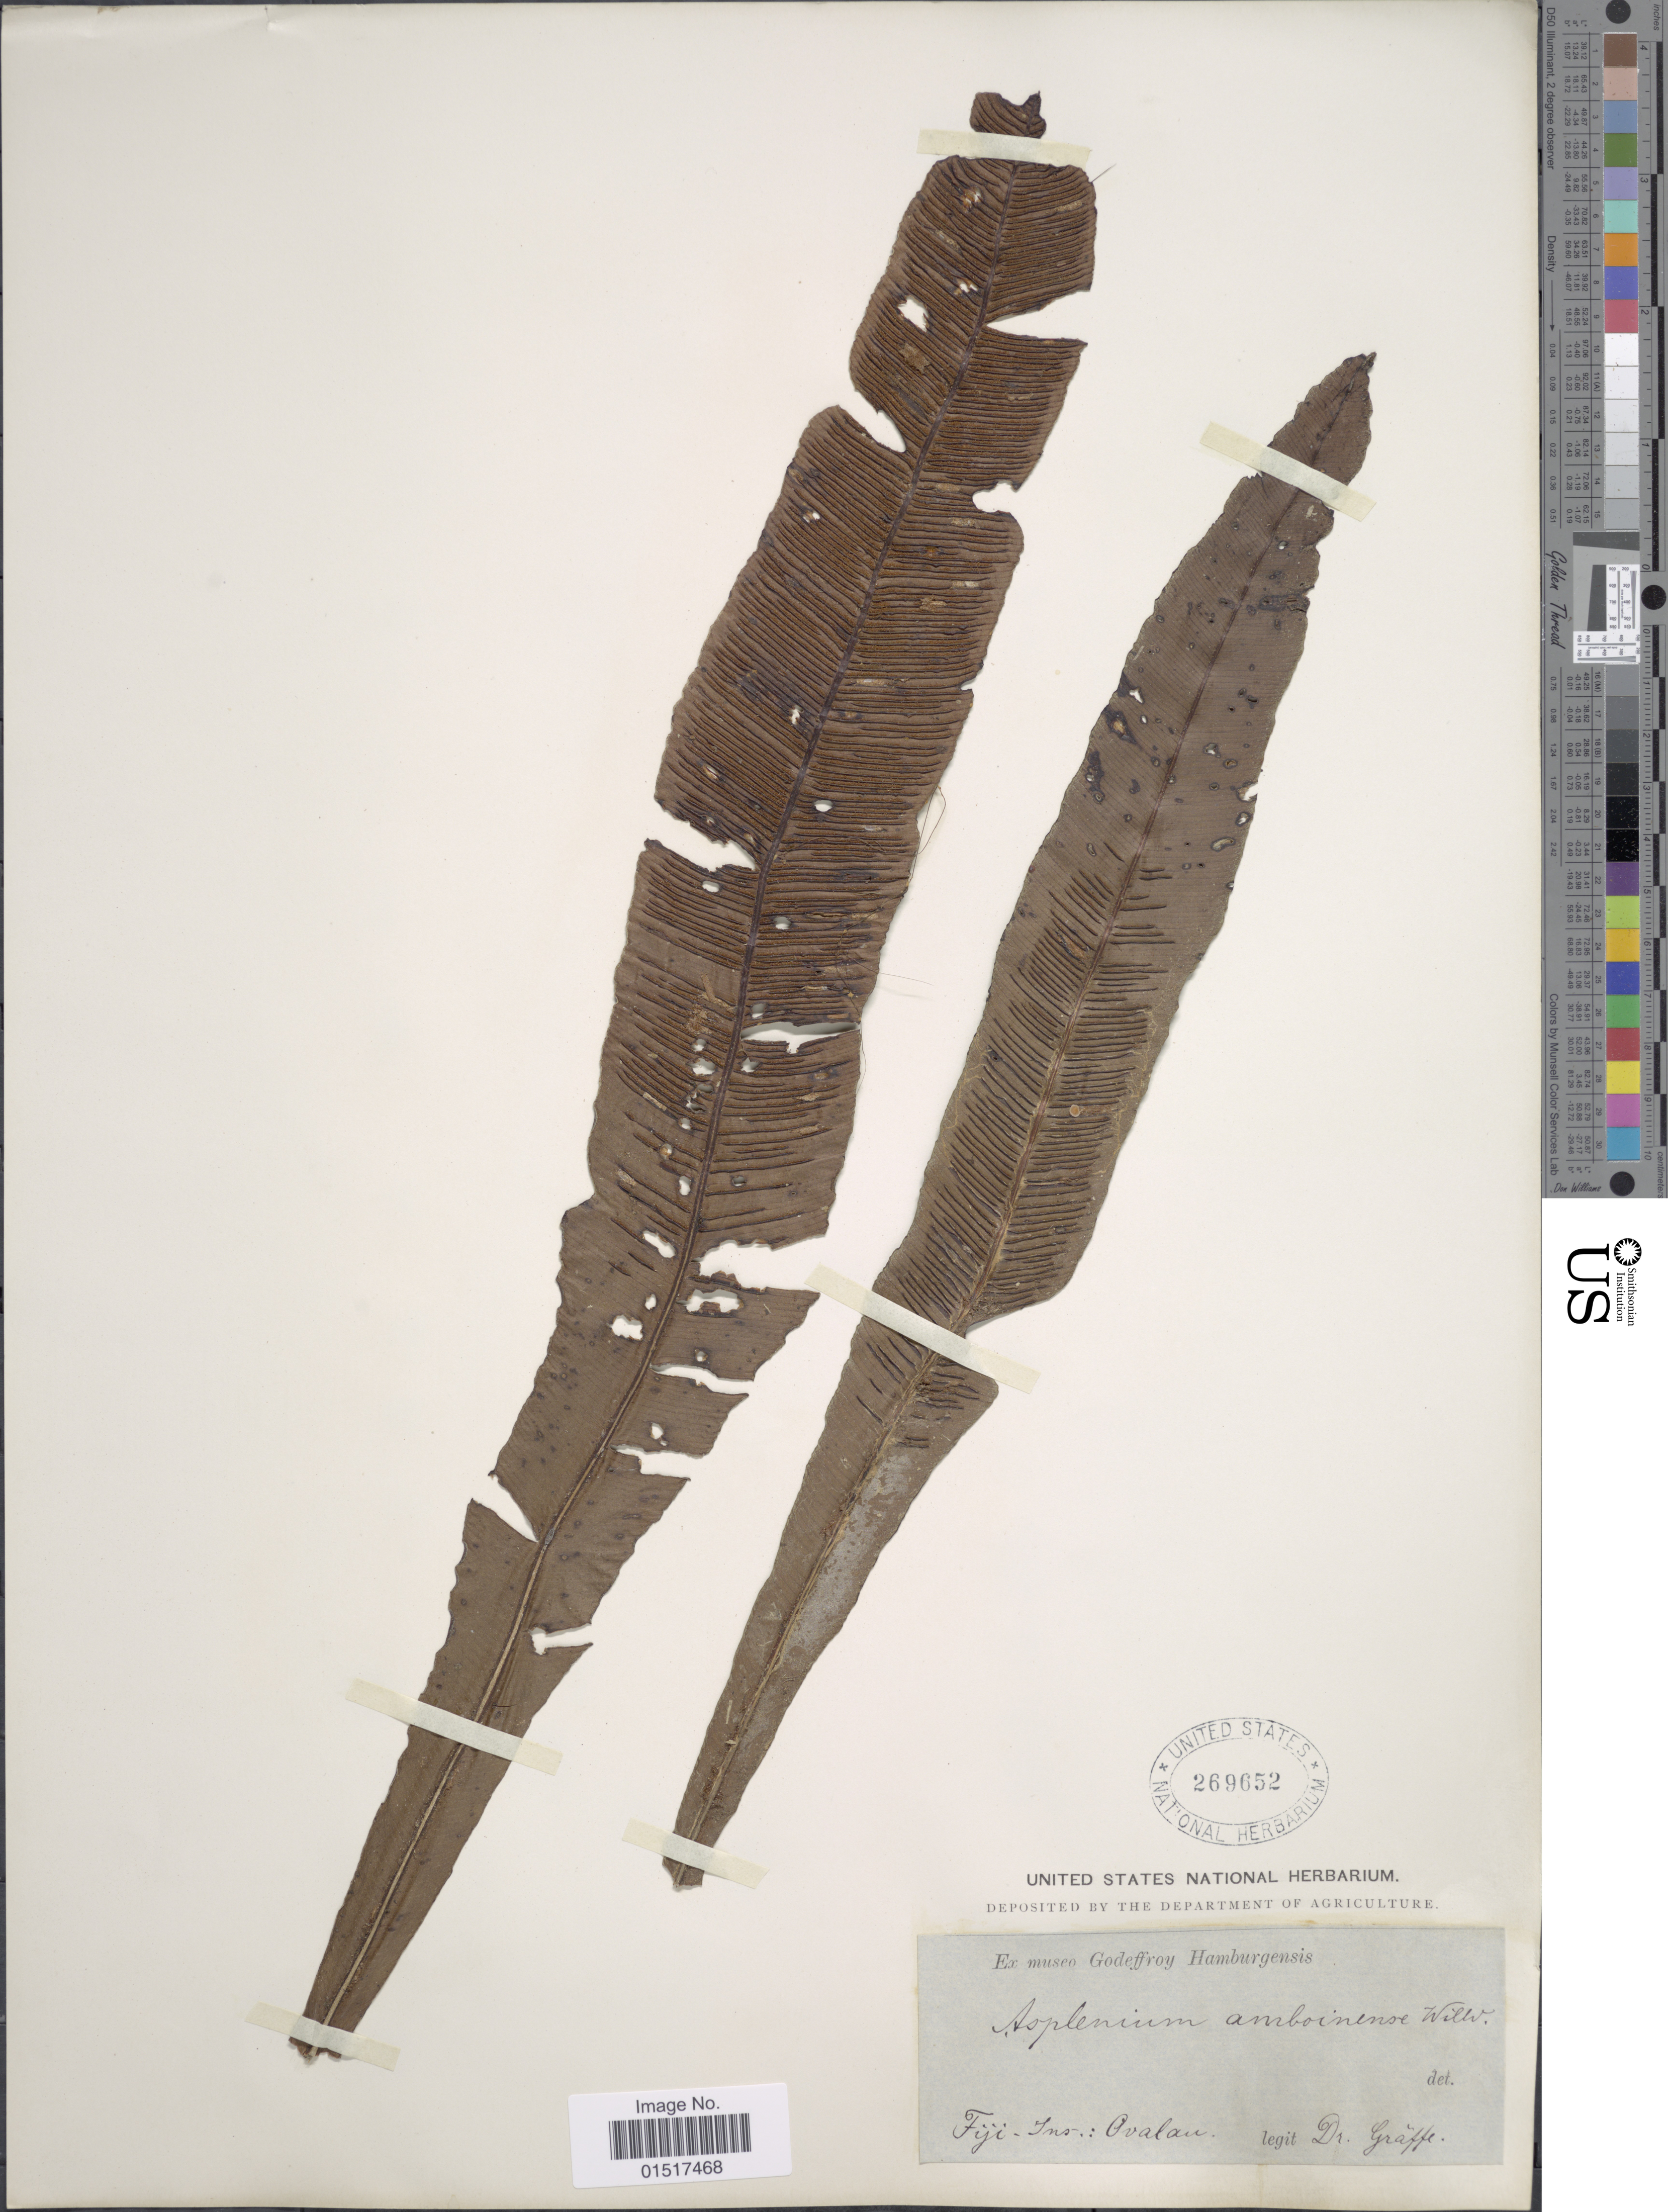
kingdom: Plantae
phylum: Tracheophyta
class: Polypodiopsida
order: Polypodiales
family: Aspleniaceae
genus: Asplenium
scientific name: Asplenium amboinense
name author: Willd.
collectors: Graeffe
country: Fiji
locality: Ovalau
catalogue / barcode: US 269652